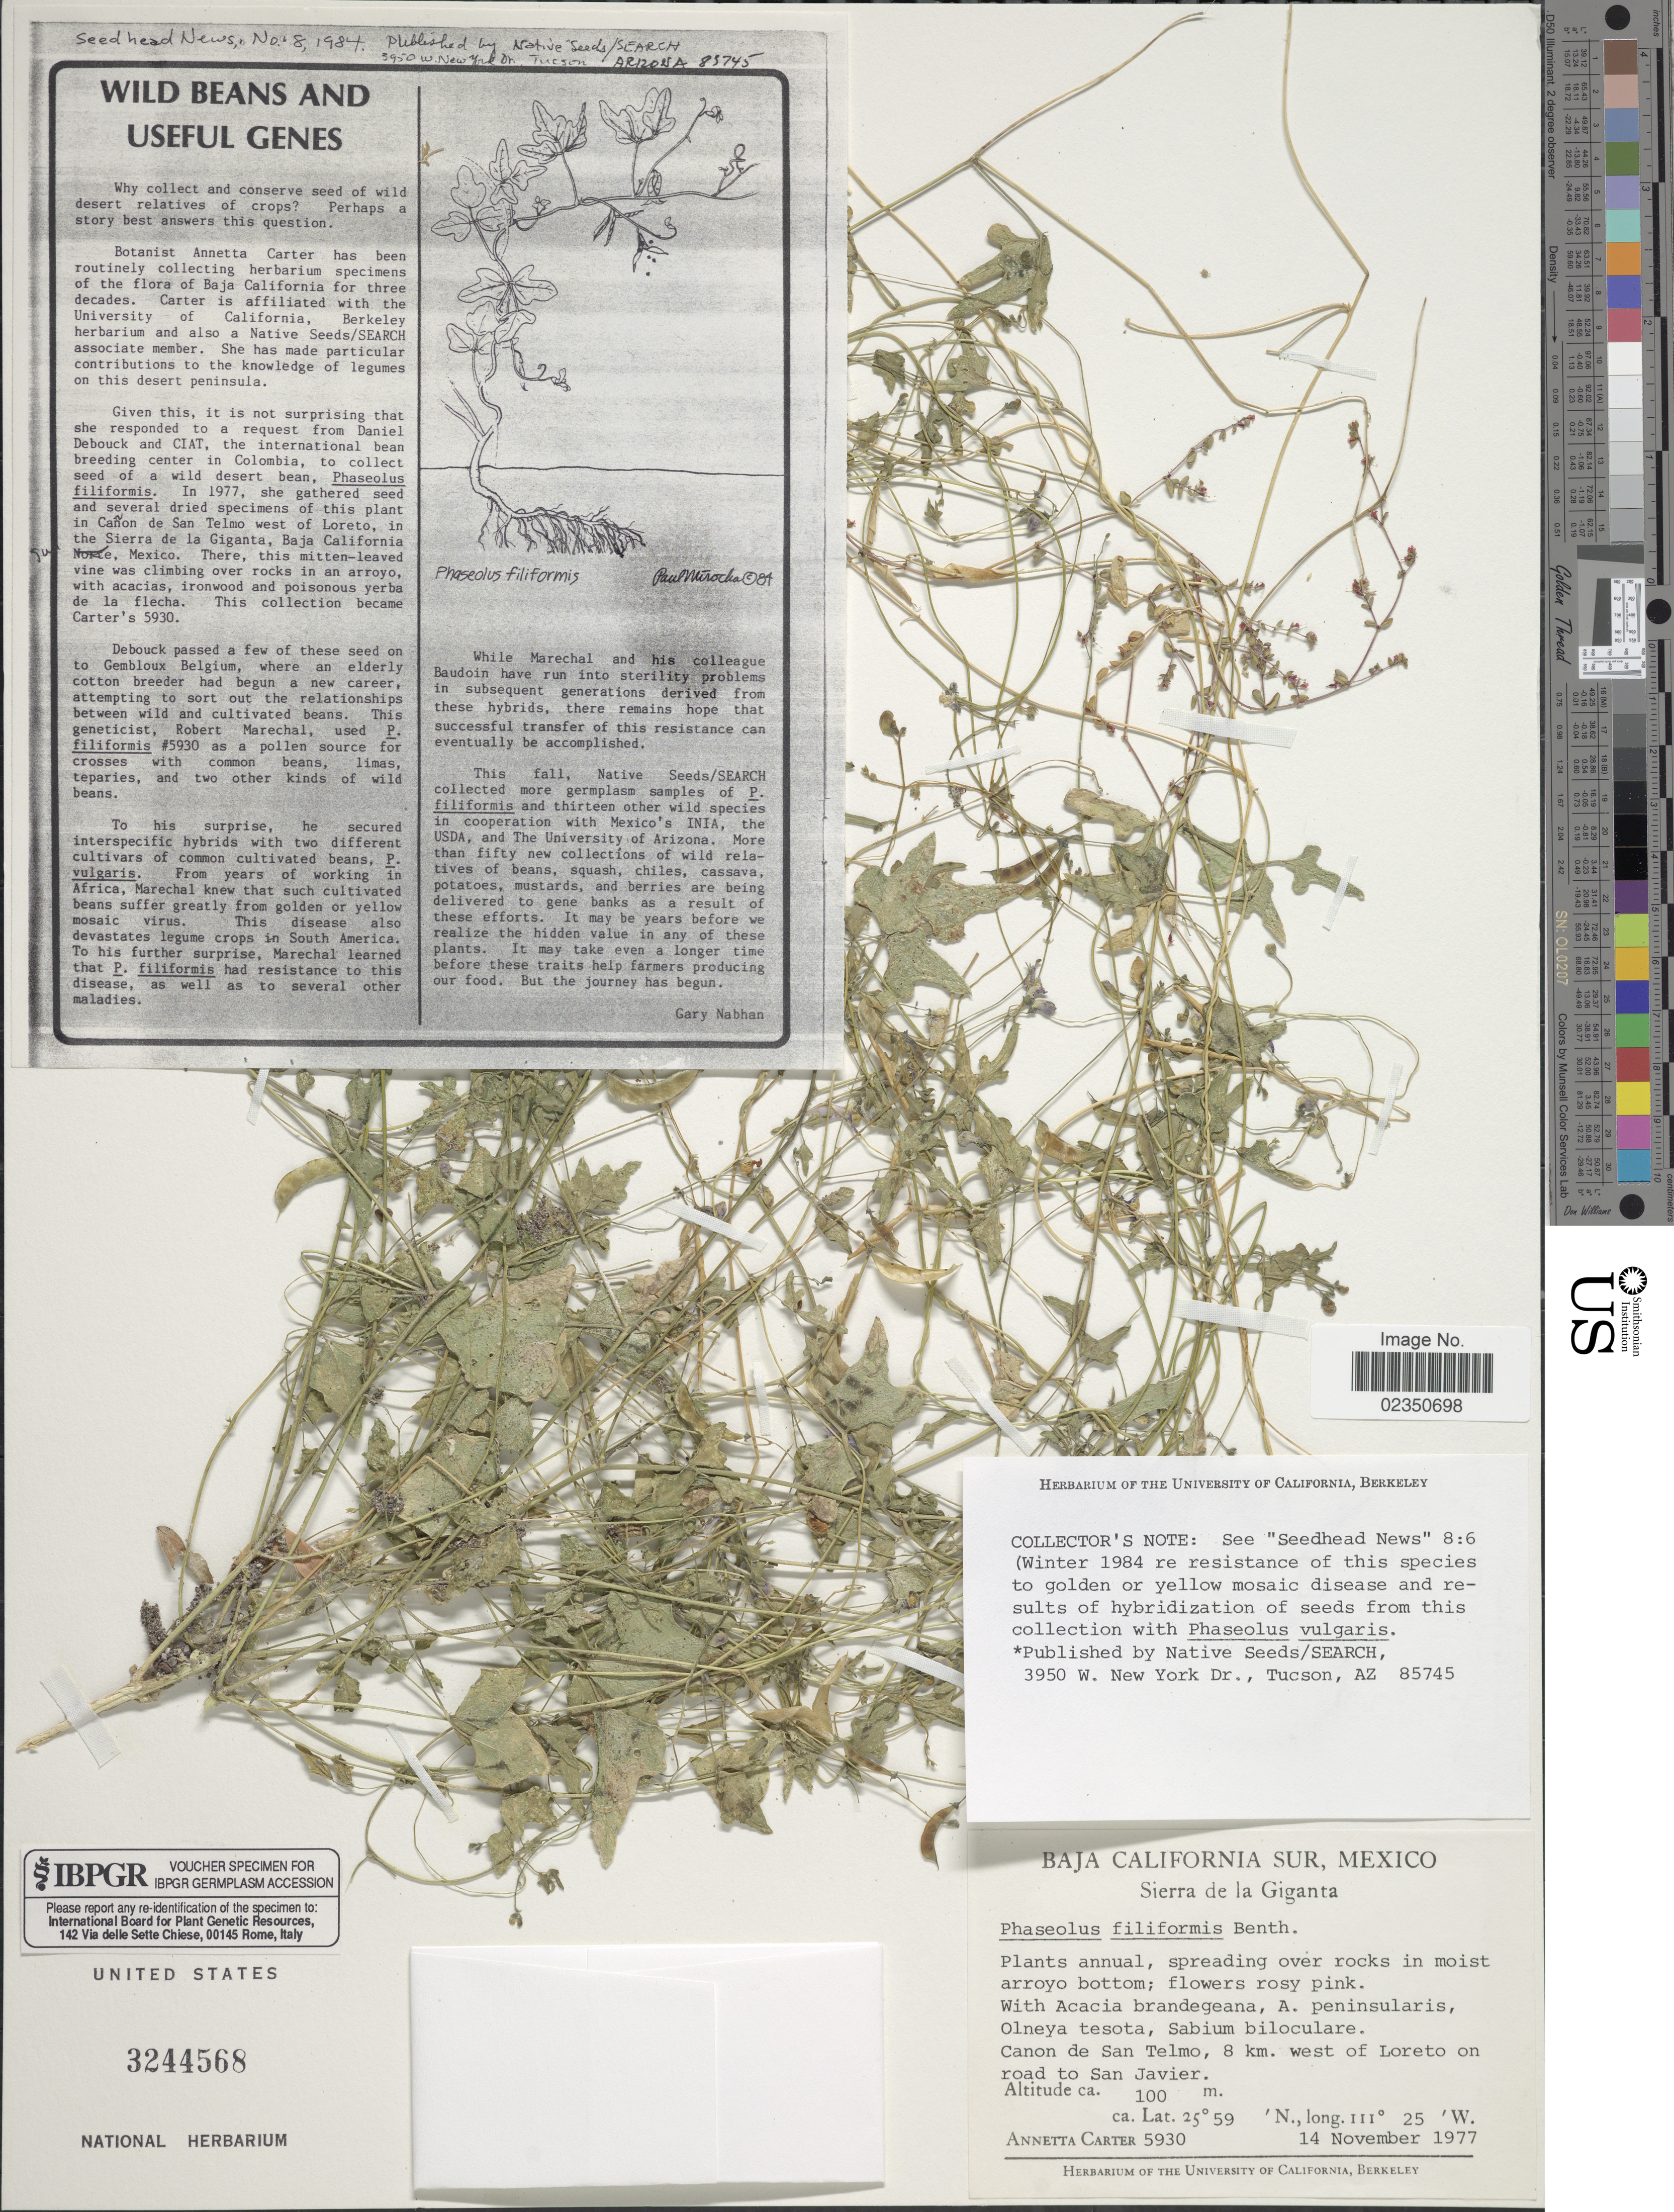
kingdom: Plantae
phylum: Tracheophyta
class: Magnoliopsida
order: Fabales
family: Fabaceae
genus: Phaseolus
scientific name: Phaseolus filiformis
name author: Benth.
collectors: A. Carter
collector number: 5930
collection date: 1977-11-14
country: Mexico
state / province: Baja California Sur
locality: Sierra de la Giganta, Canon de San Telmo, 8 km. west of Loreto on road to San Javier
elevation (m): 100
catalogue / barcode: US 3244568